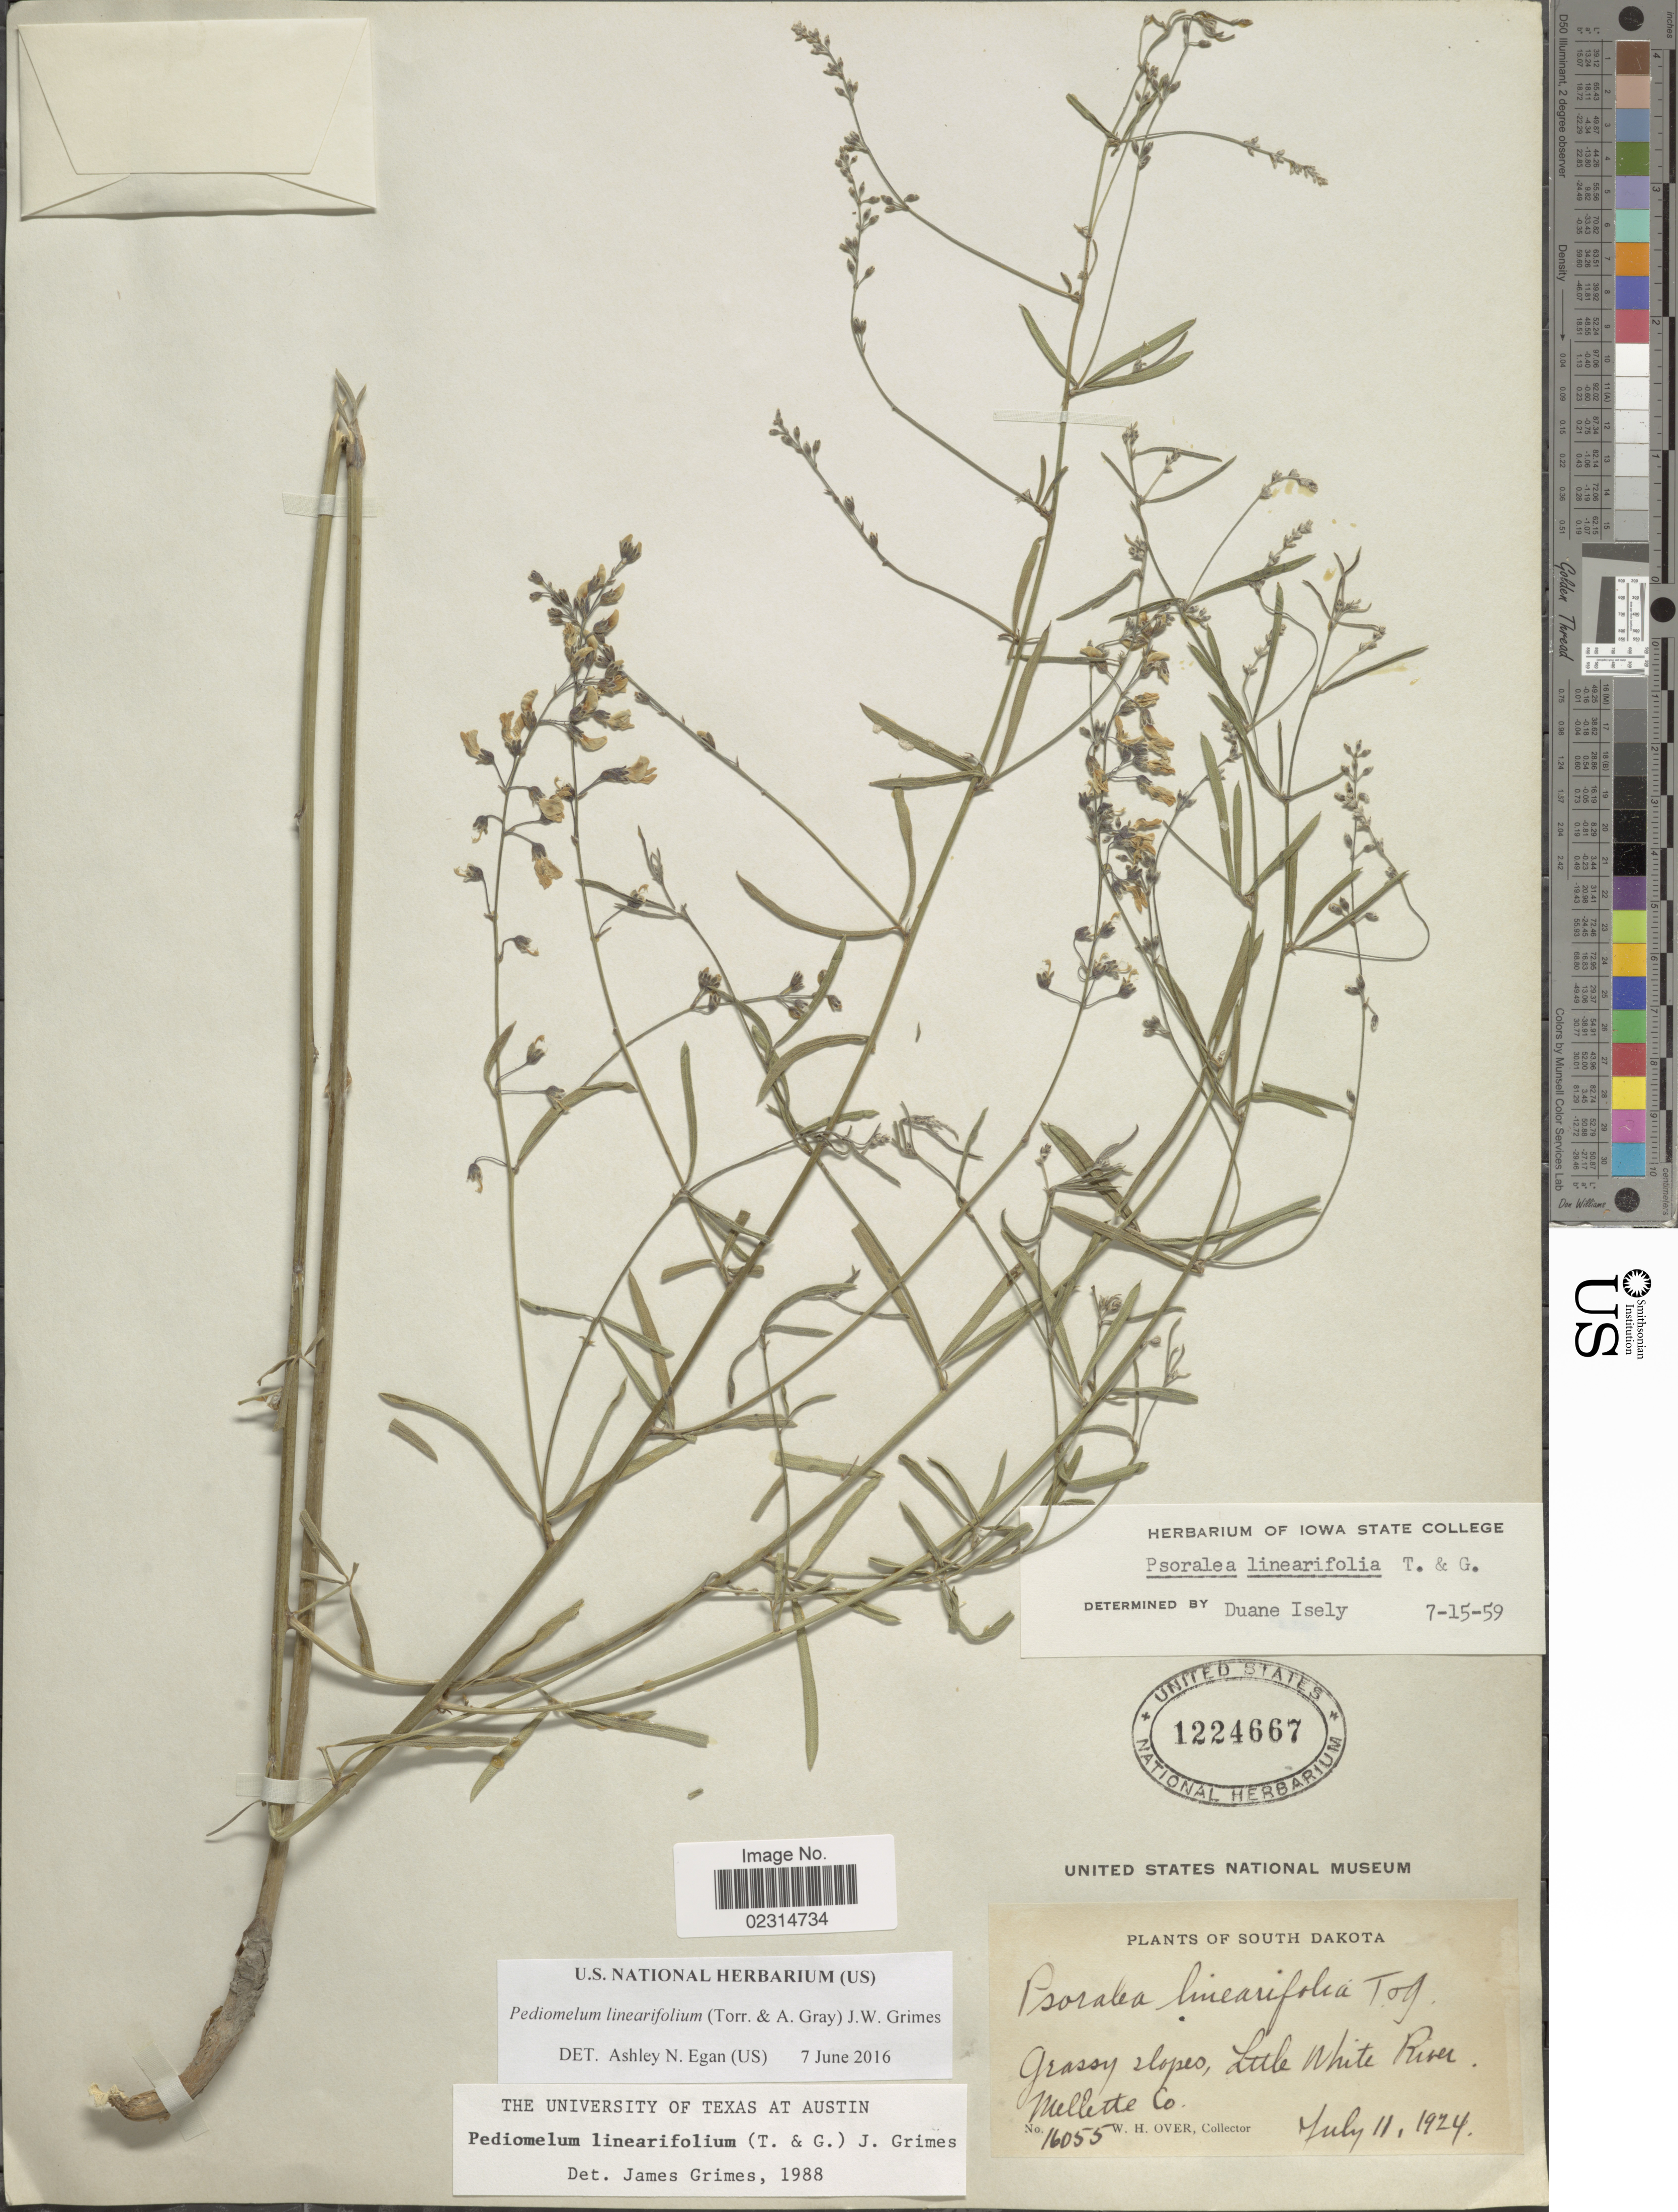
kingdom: Plantae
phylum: Tracheophyta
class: Magnoliopsida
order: Fabales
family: Fabaceae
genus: Pediomelum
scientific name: Pediomelum linearifolium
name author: (Torr. & A. Gray) J.W. Grimes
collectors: W. Over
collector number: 16055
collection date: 1924-07-11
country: United States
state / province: South Dakota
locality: Grassy slopes, Little White River, Mellette Co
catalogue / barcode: US 1224667